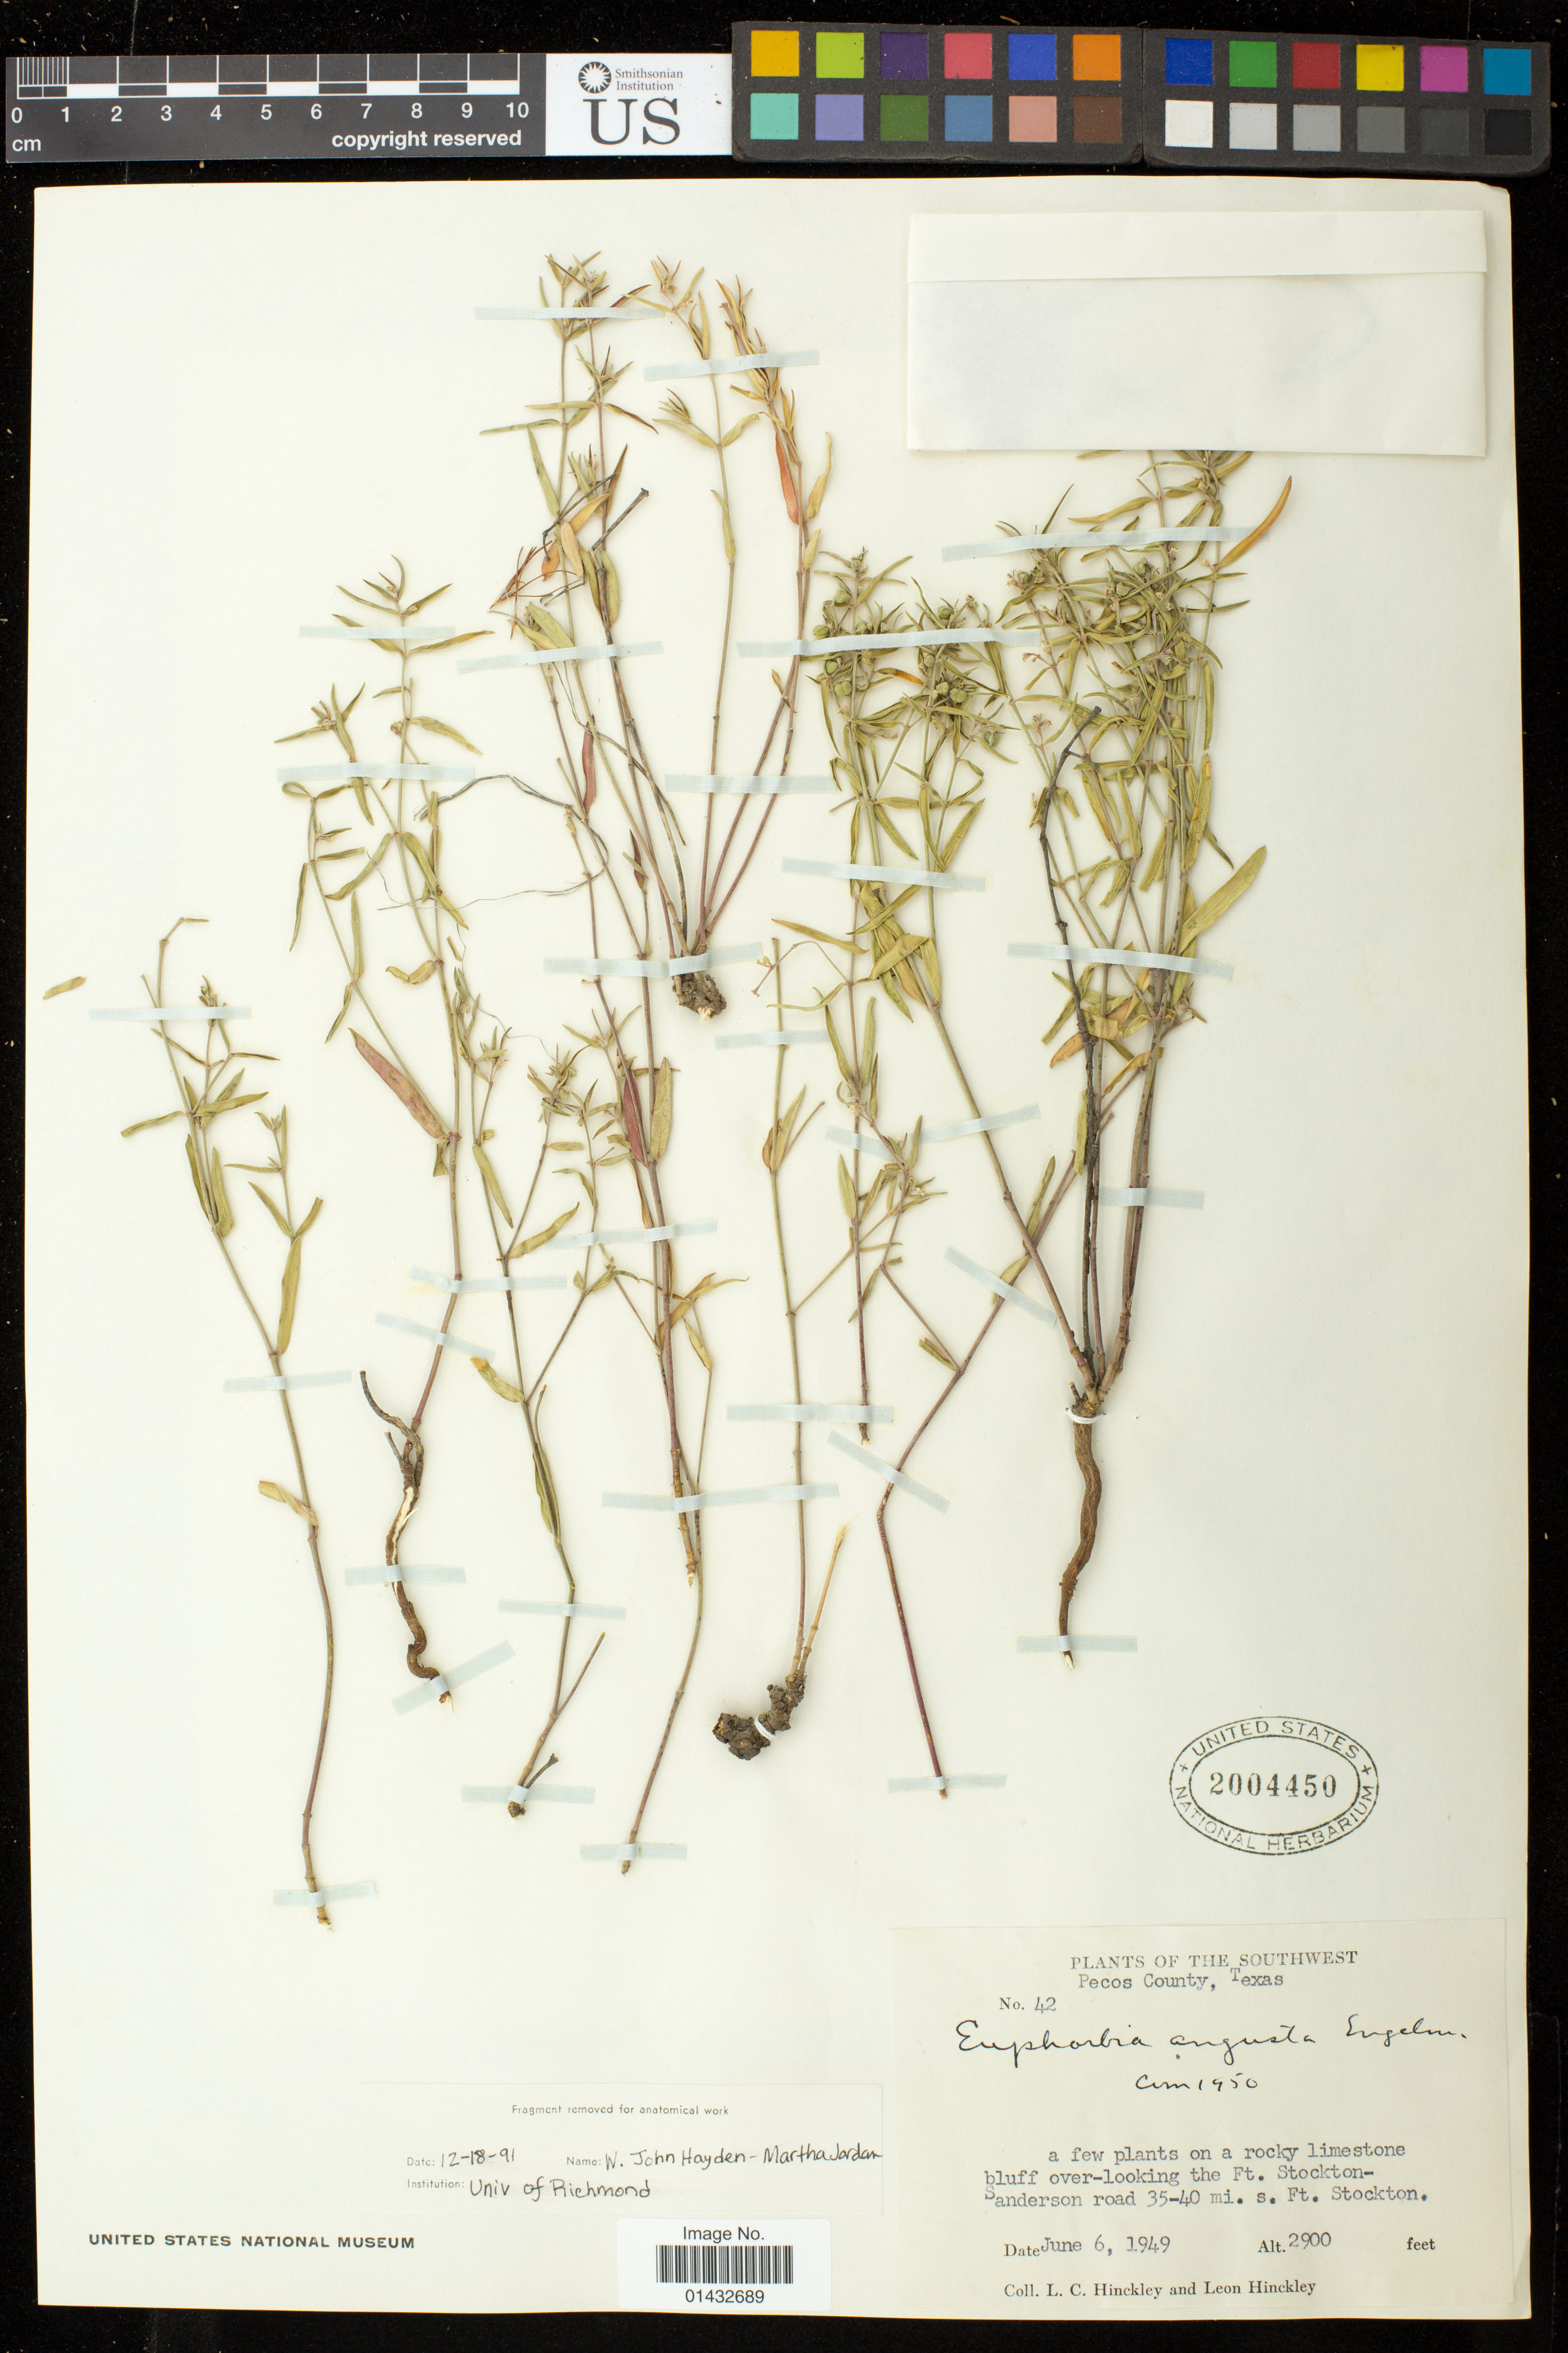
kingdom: Plantae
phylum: Tracheophyta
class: Magnoliopsida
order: Malpighiales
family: Euphorbiaceae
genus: Euphorbia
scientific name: Euphorbia angusta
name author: Engelm. in Emory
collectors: L. Hinckley & L. Hinckley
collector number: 42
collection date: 1949-06-06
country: United States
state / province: Texas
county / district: Pecos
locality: Rocky limestone bluff over-looking the Ft. Stockton-Sanderson road 35-40 mi. s. Ft. Stockton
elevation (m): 884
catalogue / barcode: US 2004450